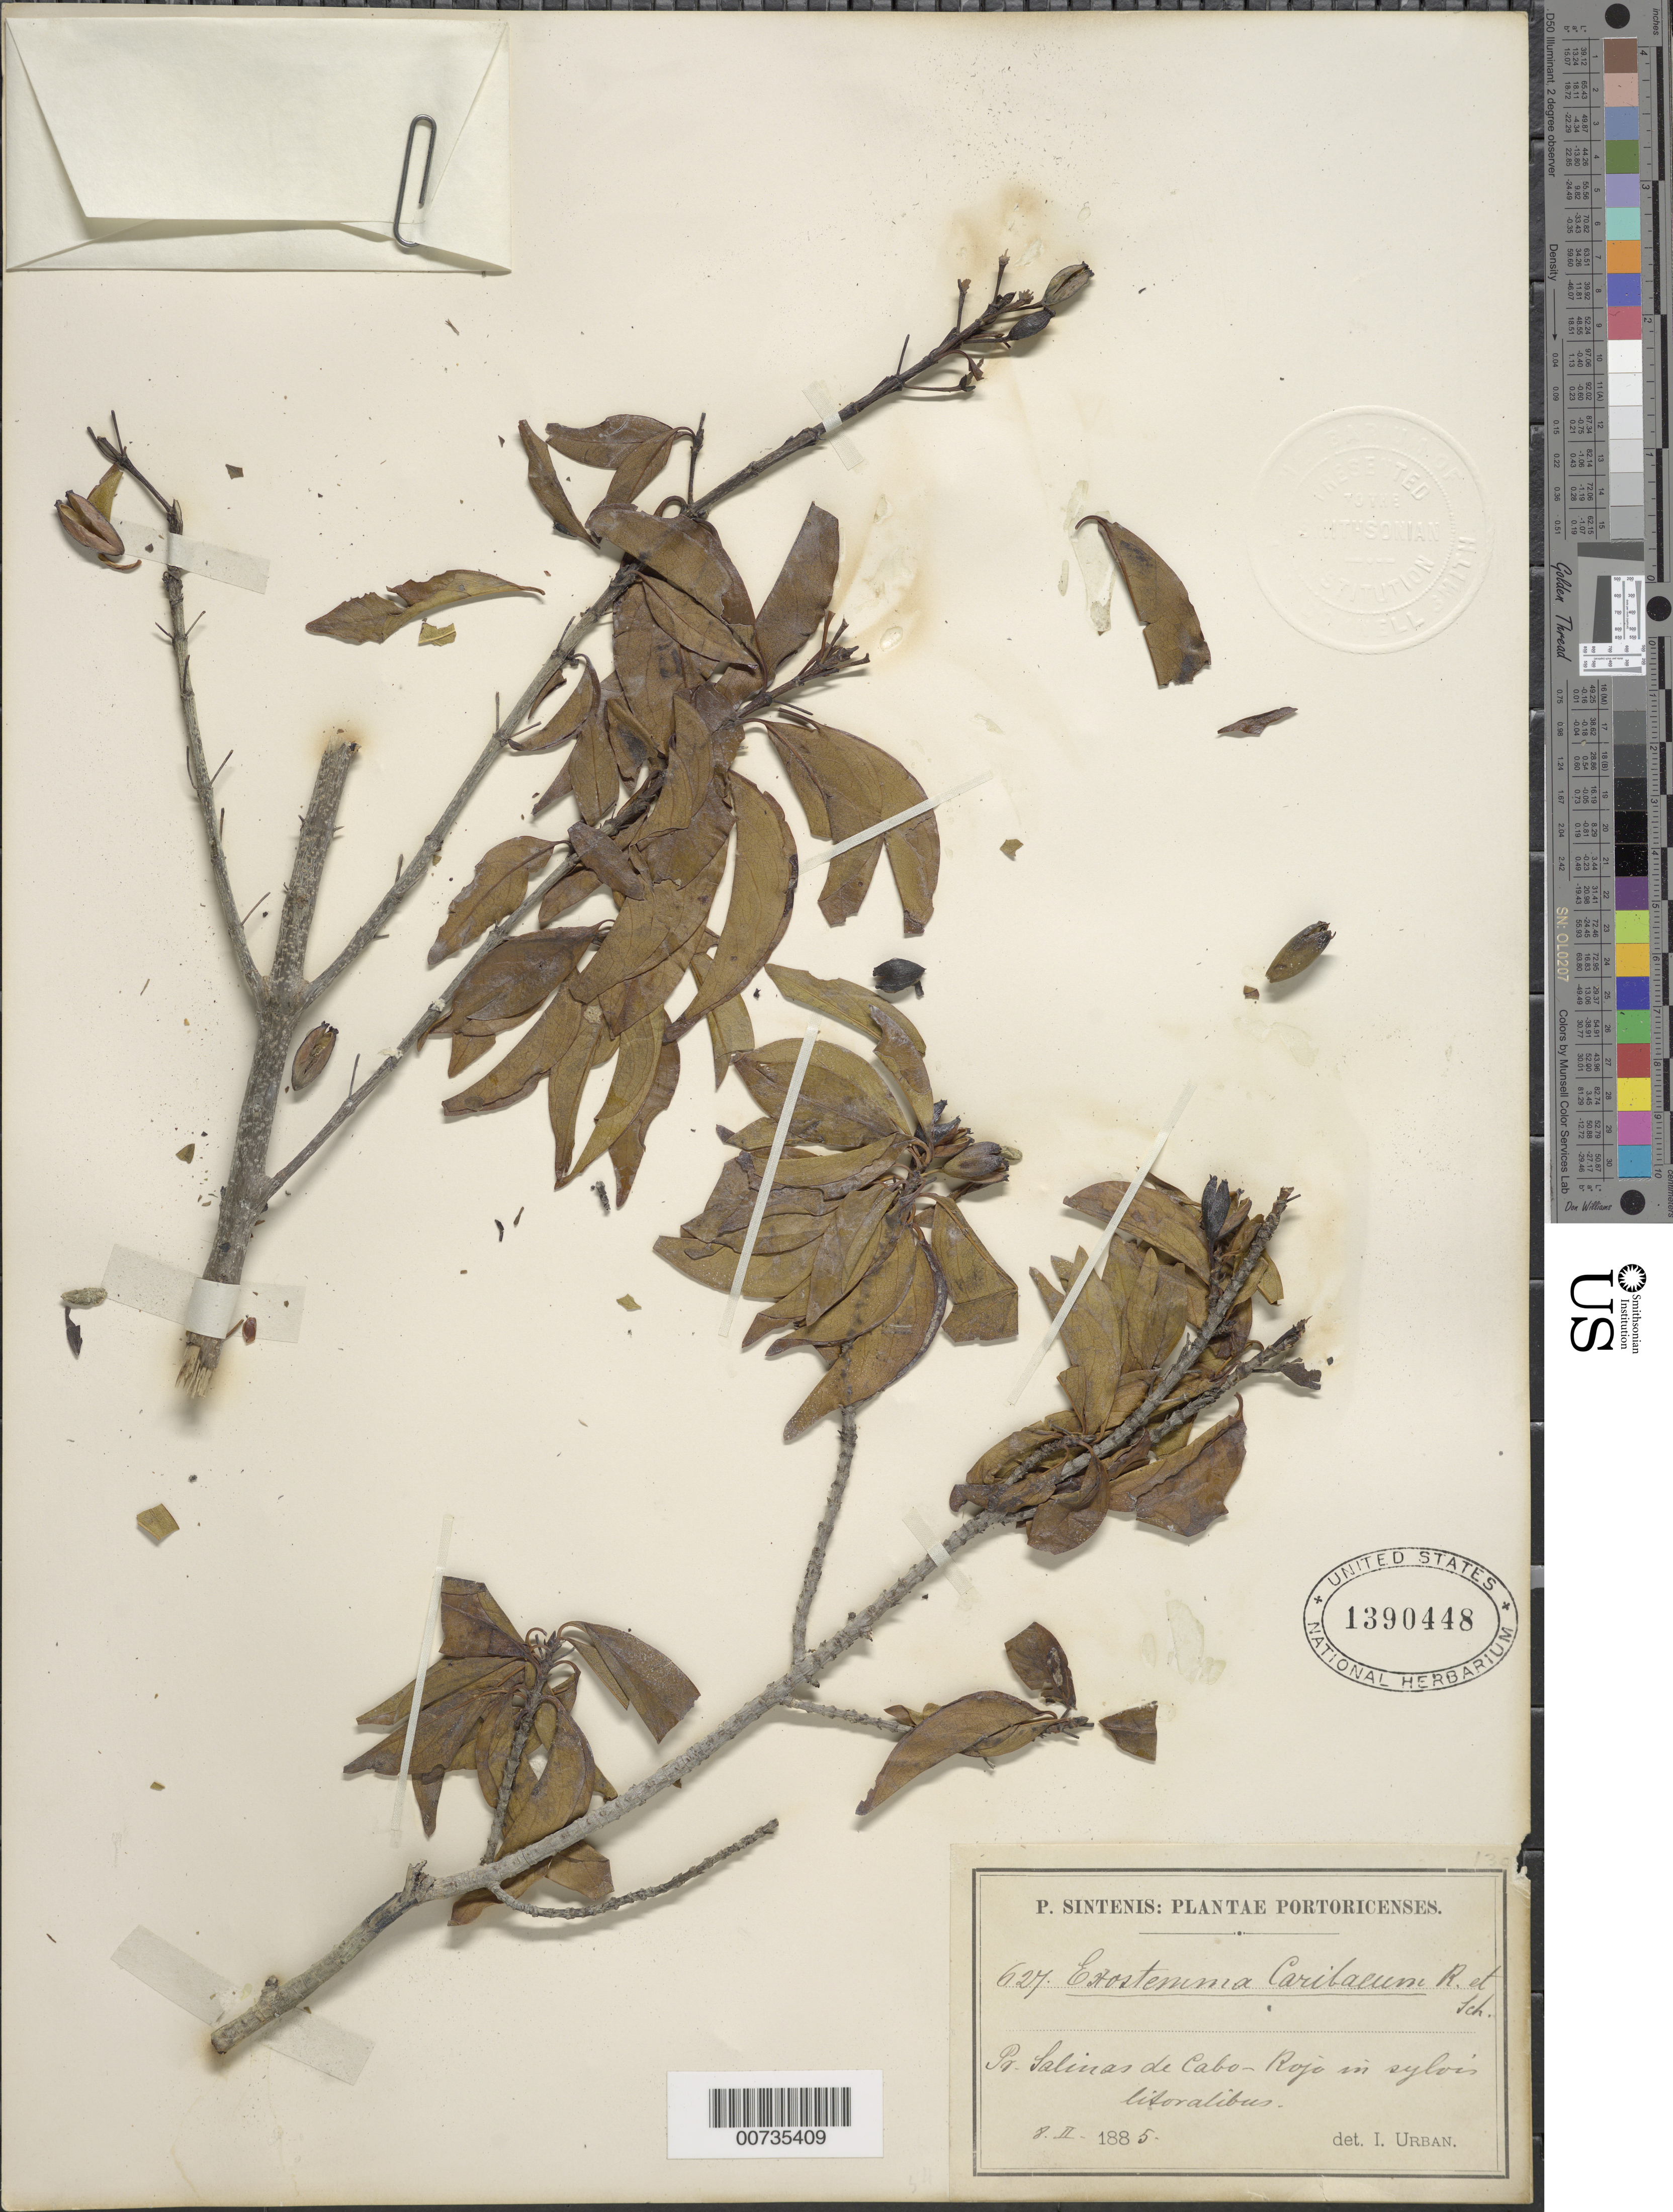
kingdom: Plantae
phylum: Tracheophyta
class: Magnoliopsida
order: Gentianales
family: Rubiaceae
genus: Exostema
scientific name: Exostema caribaeum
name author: (Jacq.) Roem. & Schult.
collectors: P. Sintenis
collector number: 627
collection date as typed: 08 Feb 1885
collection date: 1885-02-08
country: Puerto Rico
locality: Salinas de Cabo Rojo.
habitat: In sylvis litoralibus.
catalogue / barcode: US 1390448